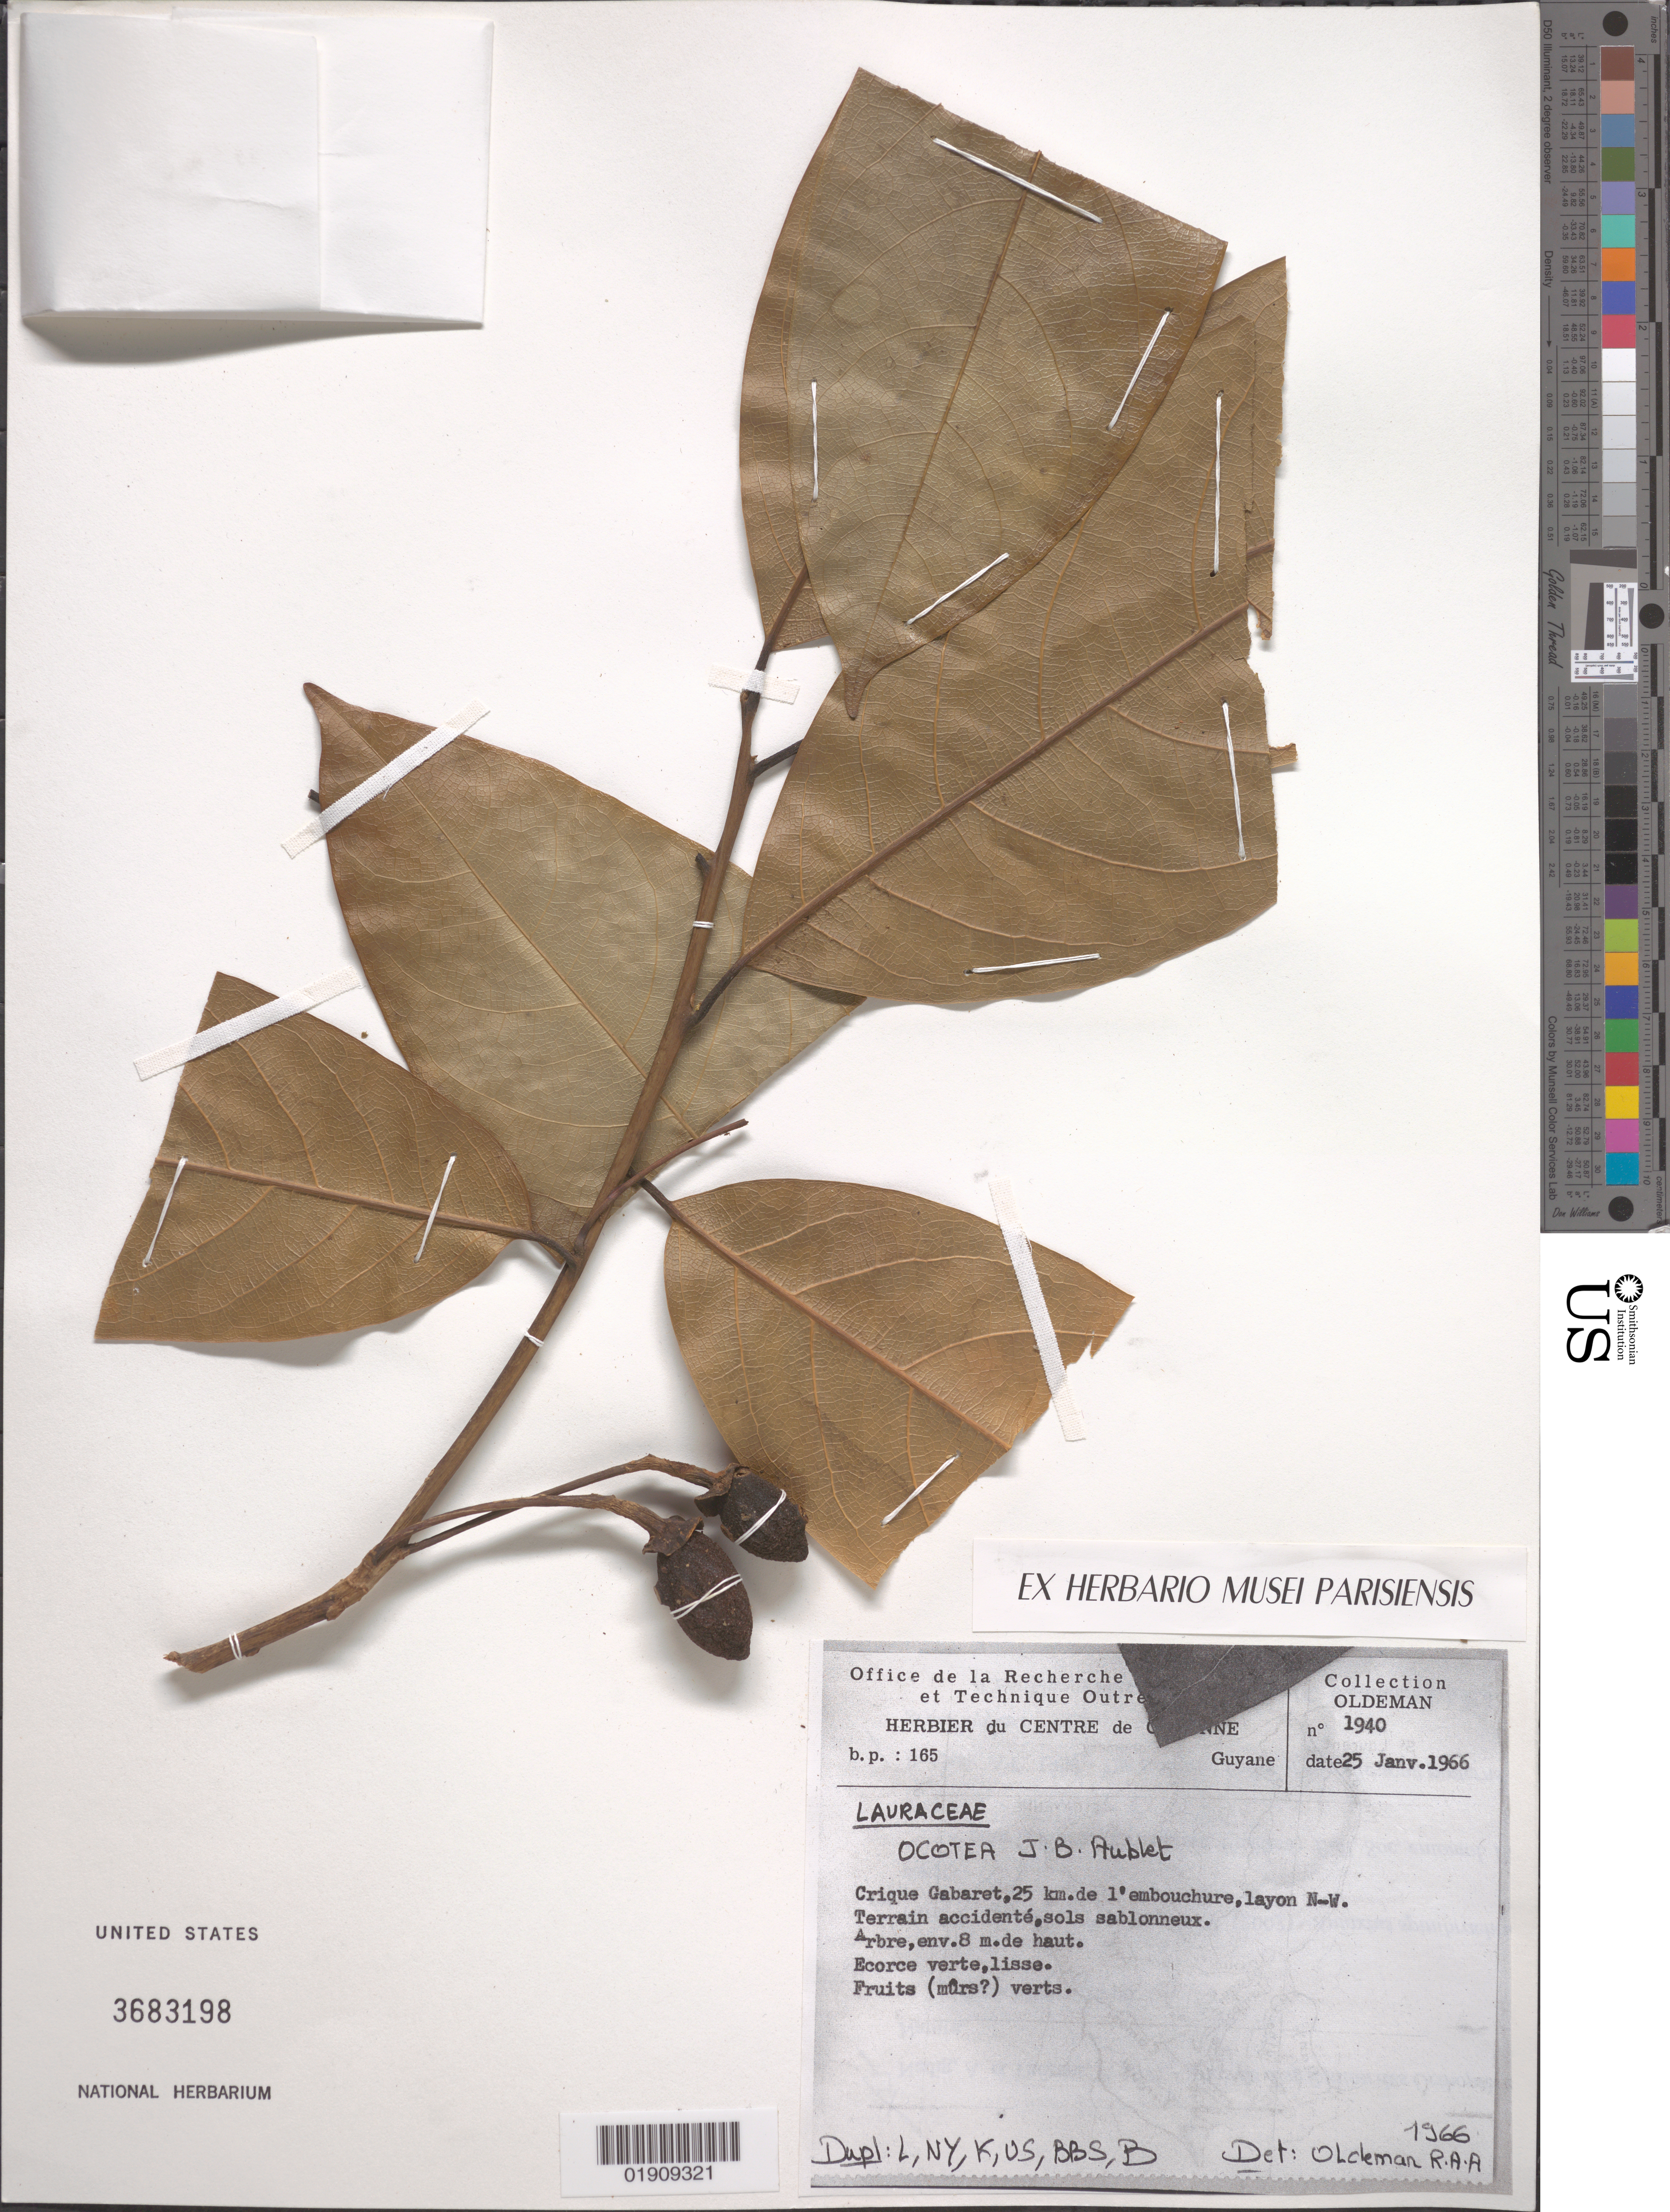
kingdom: Plantae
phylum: Tracheophyta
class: Magnoliopsida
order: Laurales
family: Lauraceae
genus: Ocotea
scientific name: Ocotea sp.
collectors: R. Oldeman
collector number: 1940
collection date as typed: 25-Jan-66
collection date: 1966-01-25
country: French Guiana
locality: Crique Gabaret, 25 km de l'embouchure, layon NW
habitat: terrain accidente, sols sablonneux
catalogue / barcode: US 3683198